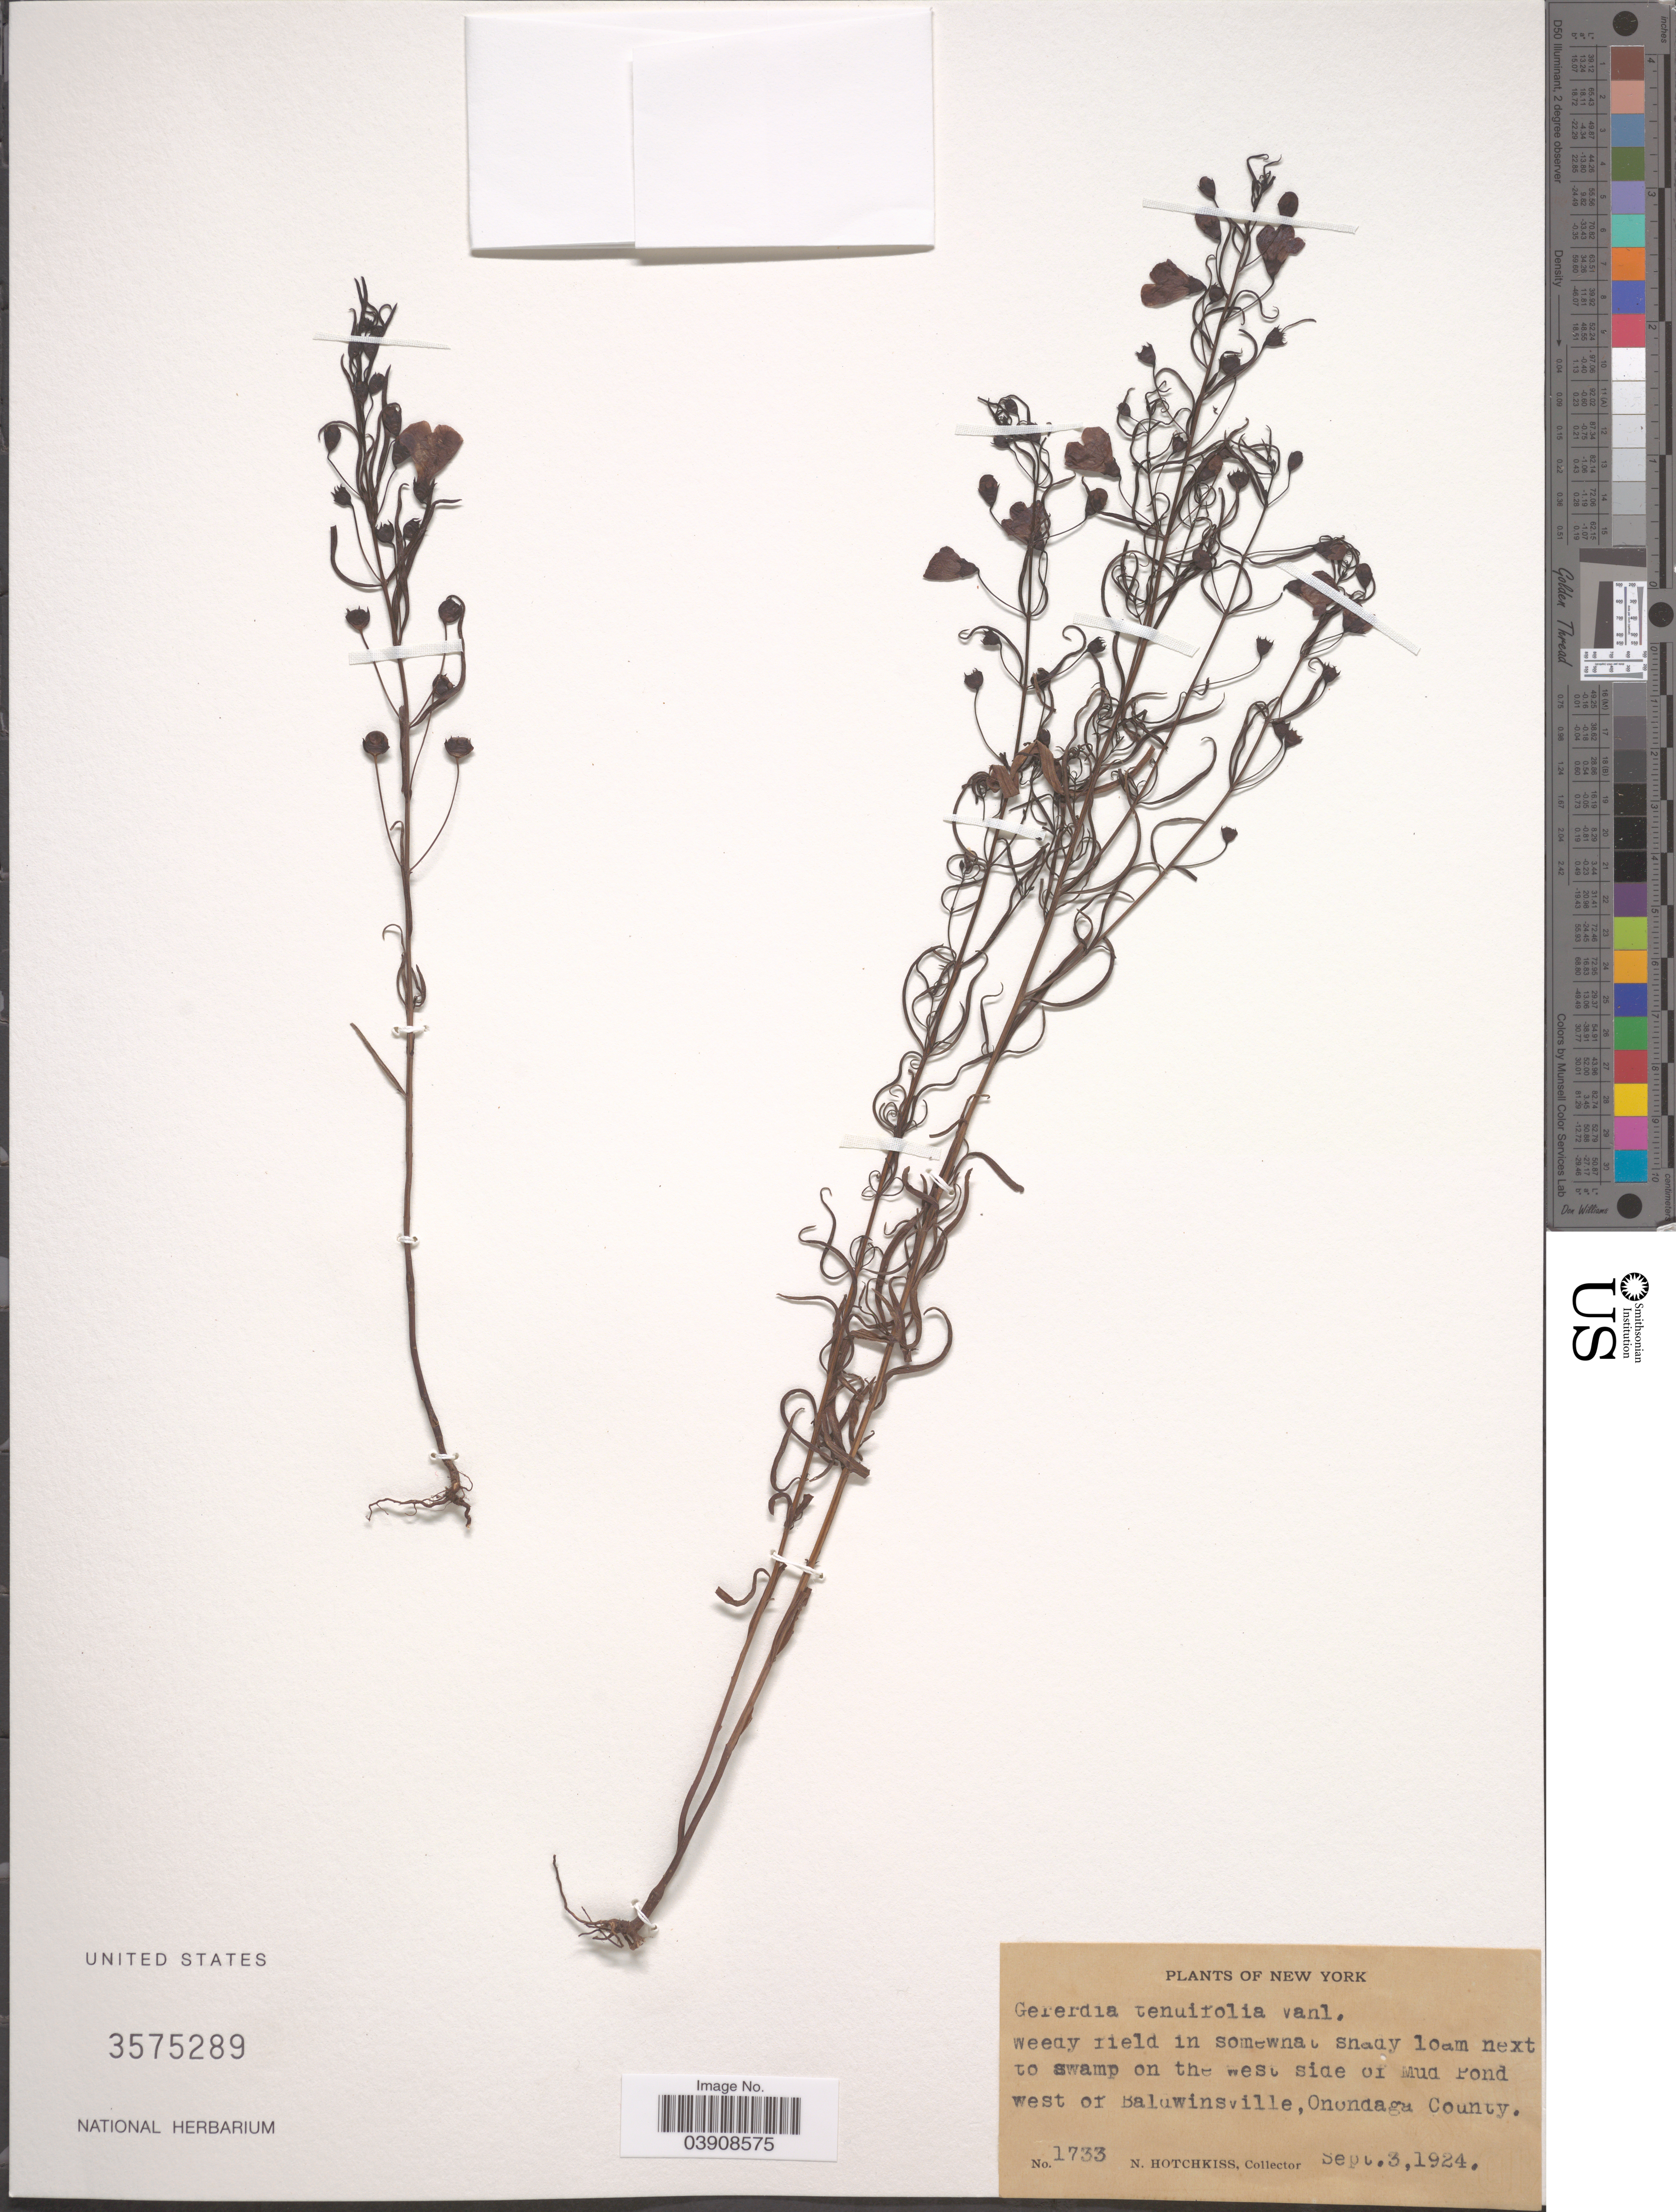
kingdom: Plantae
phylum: Tracheophyta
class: Magnoliopsida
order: Lamiales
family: Orobanchaceae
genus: Agalinis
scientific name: Agalinis tenuifolia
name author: (Vahl) Raf.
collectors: N. Hotchkiss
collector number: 1733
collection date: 1924-09-03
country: United States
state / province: New York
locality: Next to swamp on the west side of Mud Pond west of Baldwinsville, Onondaga County.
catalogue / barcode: US 3575289